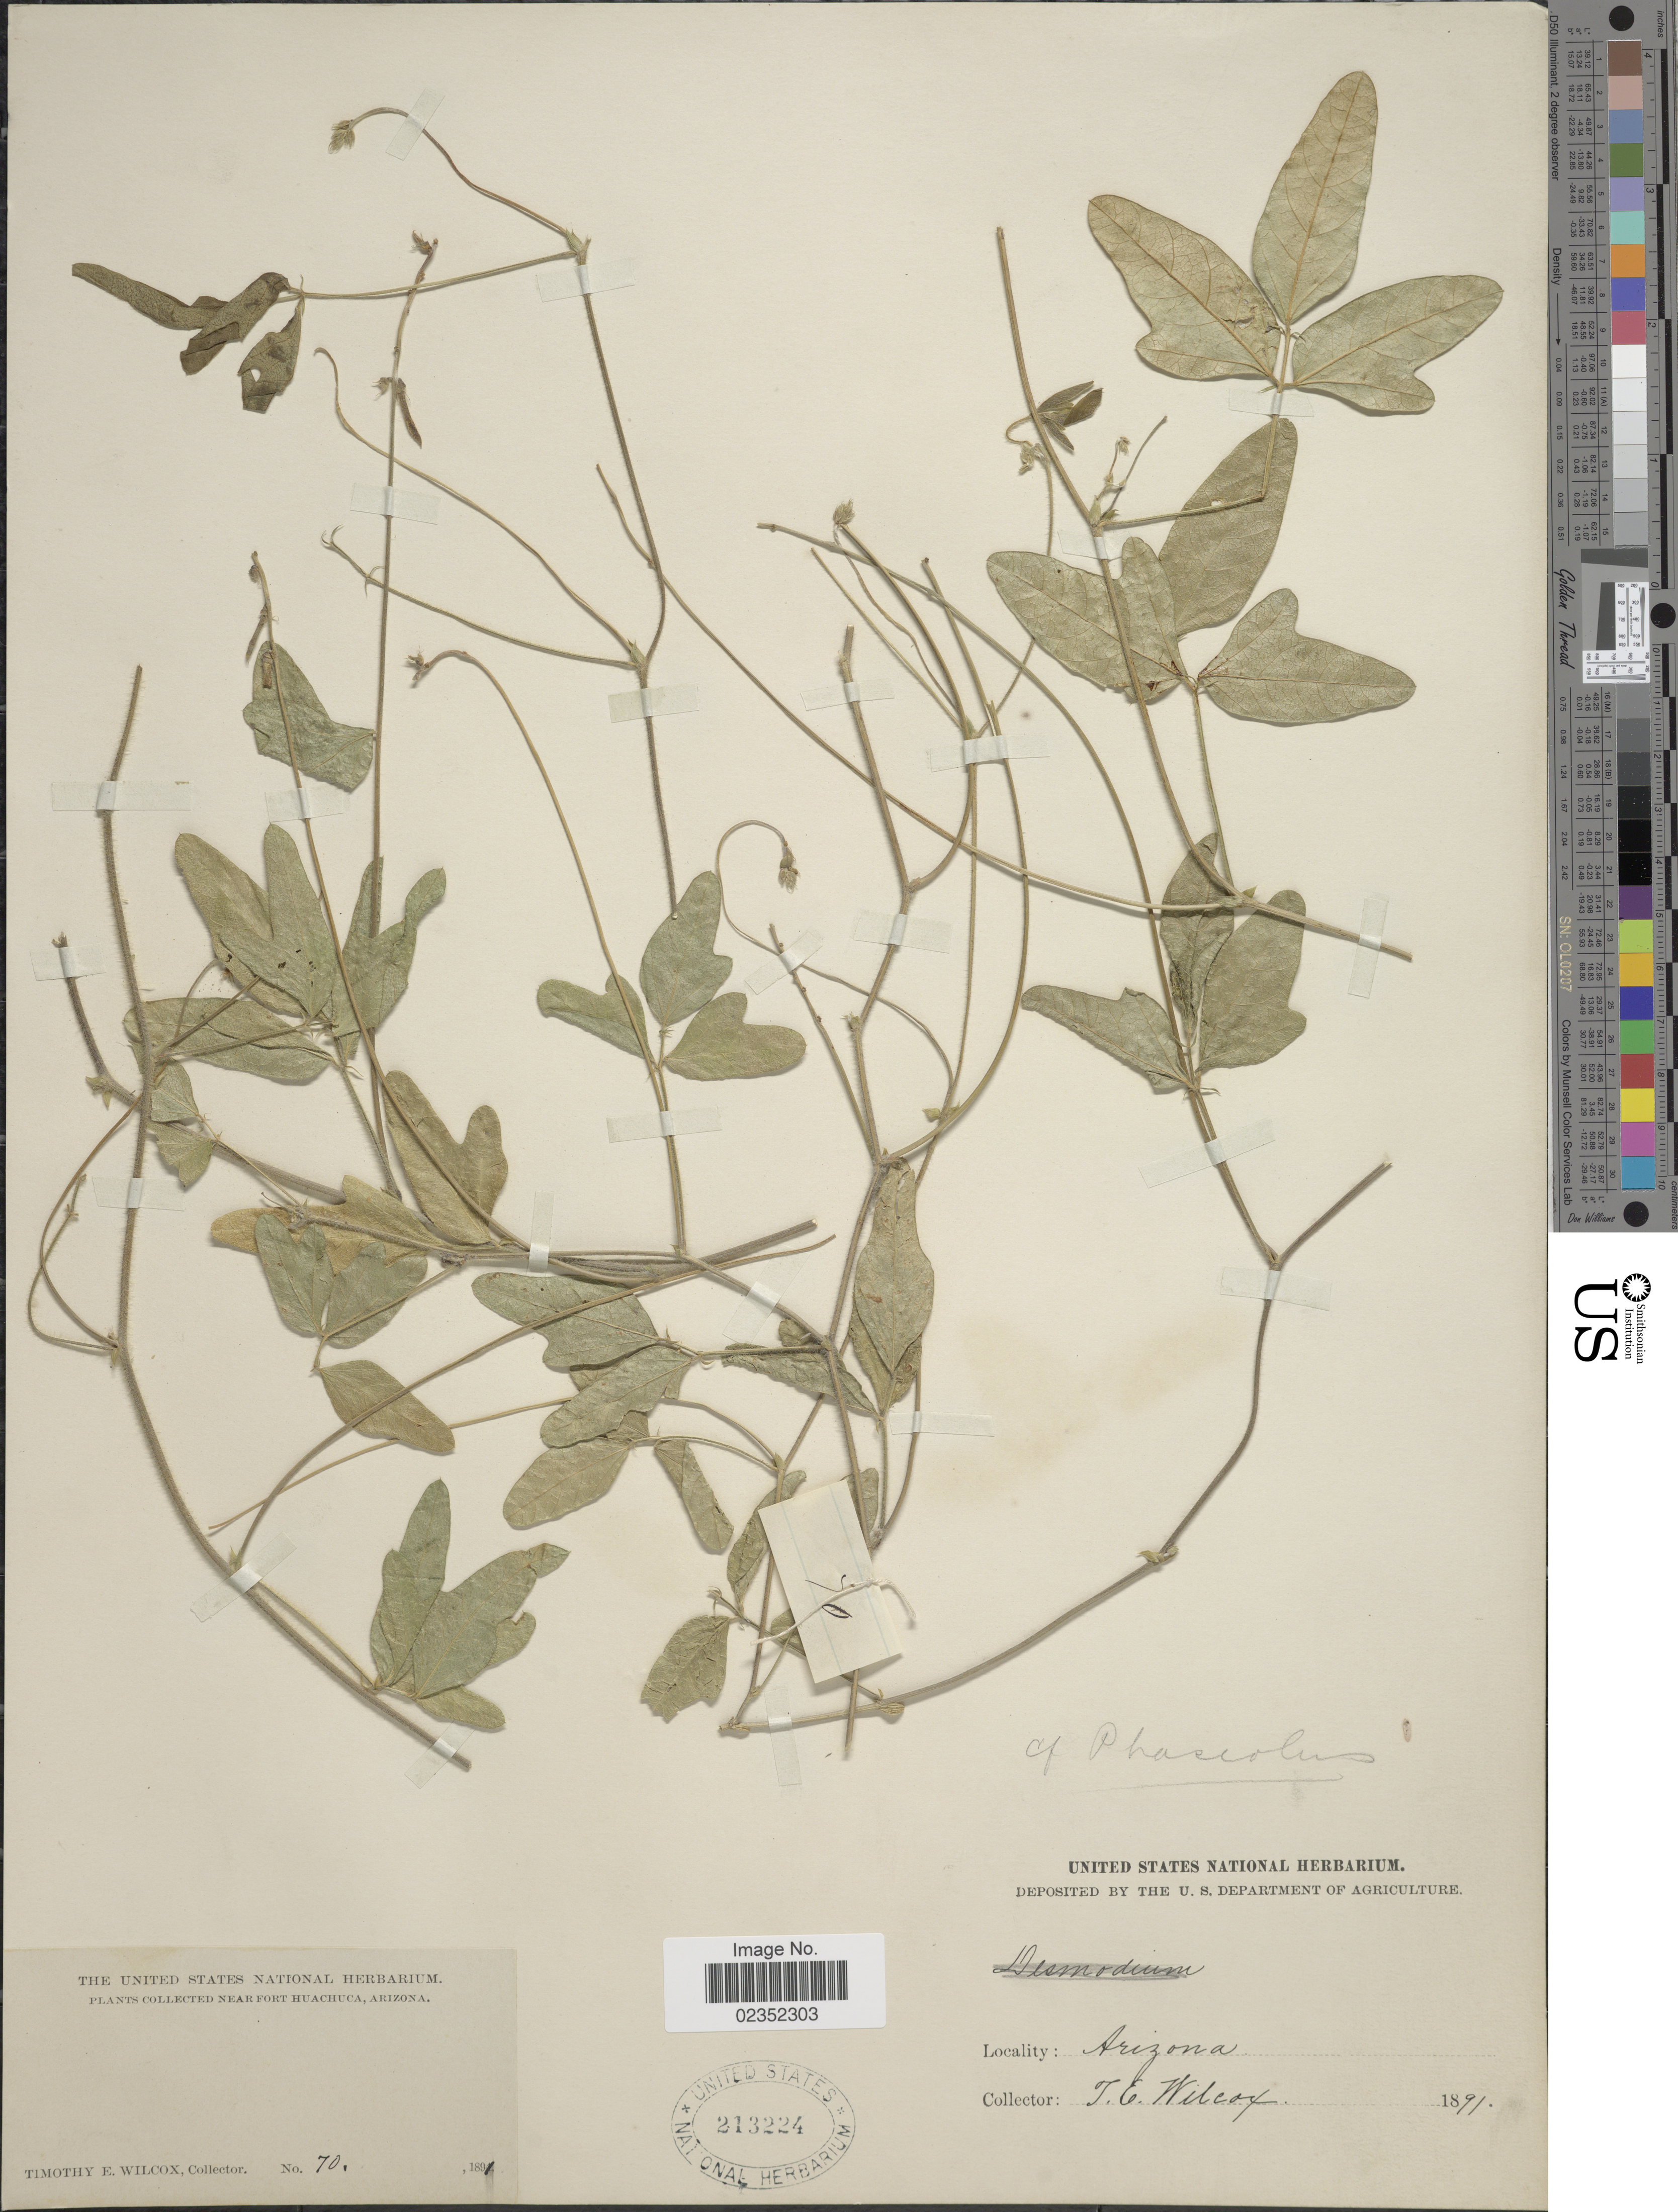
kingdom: Plantae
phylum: Tracheophyta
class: Magnoliopsida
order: Fabales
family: Fabaceae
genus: Macroptilium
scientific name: Macroptilium heterophyllum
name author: (Willd.) Maréchal & Baudet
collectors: T. E. Wilcox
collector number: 70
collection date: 1891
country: United States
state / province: Arizona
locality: Near Fort Huachuca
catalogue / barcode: US 213224